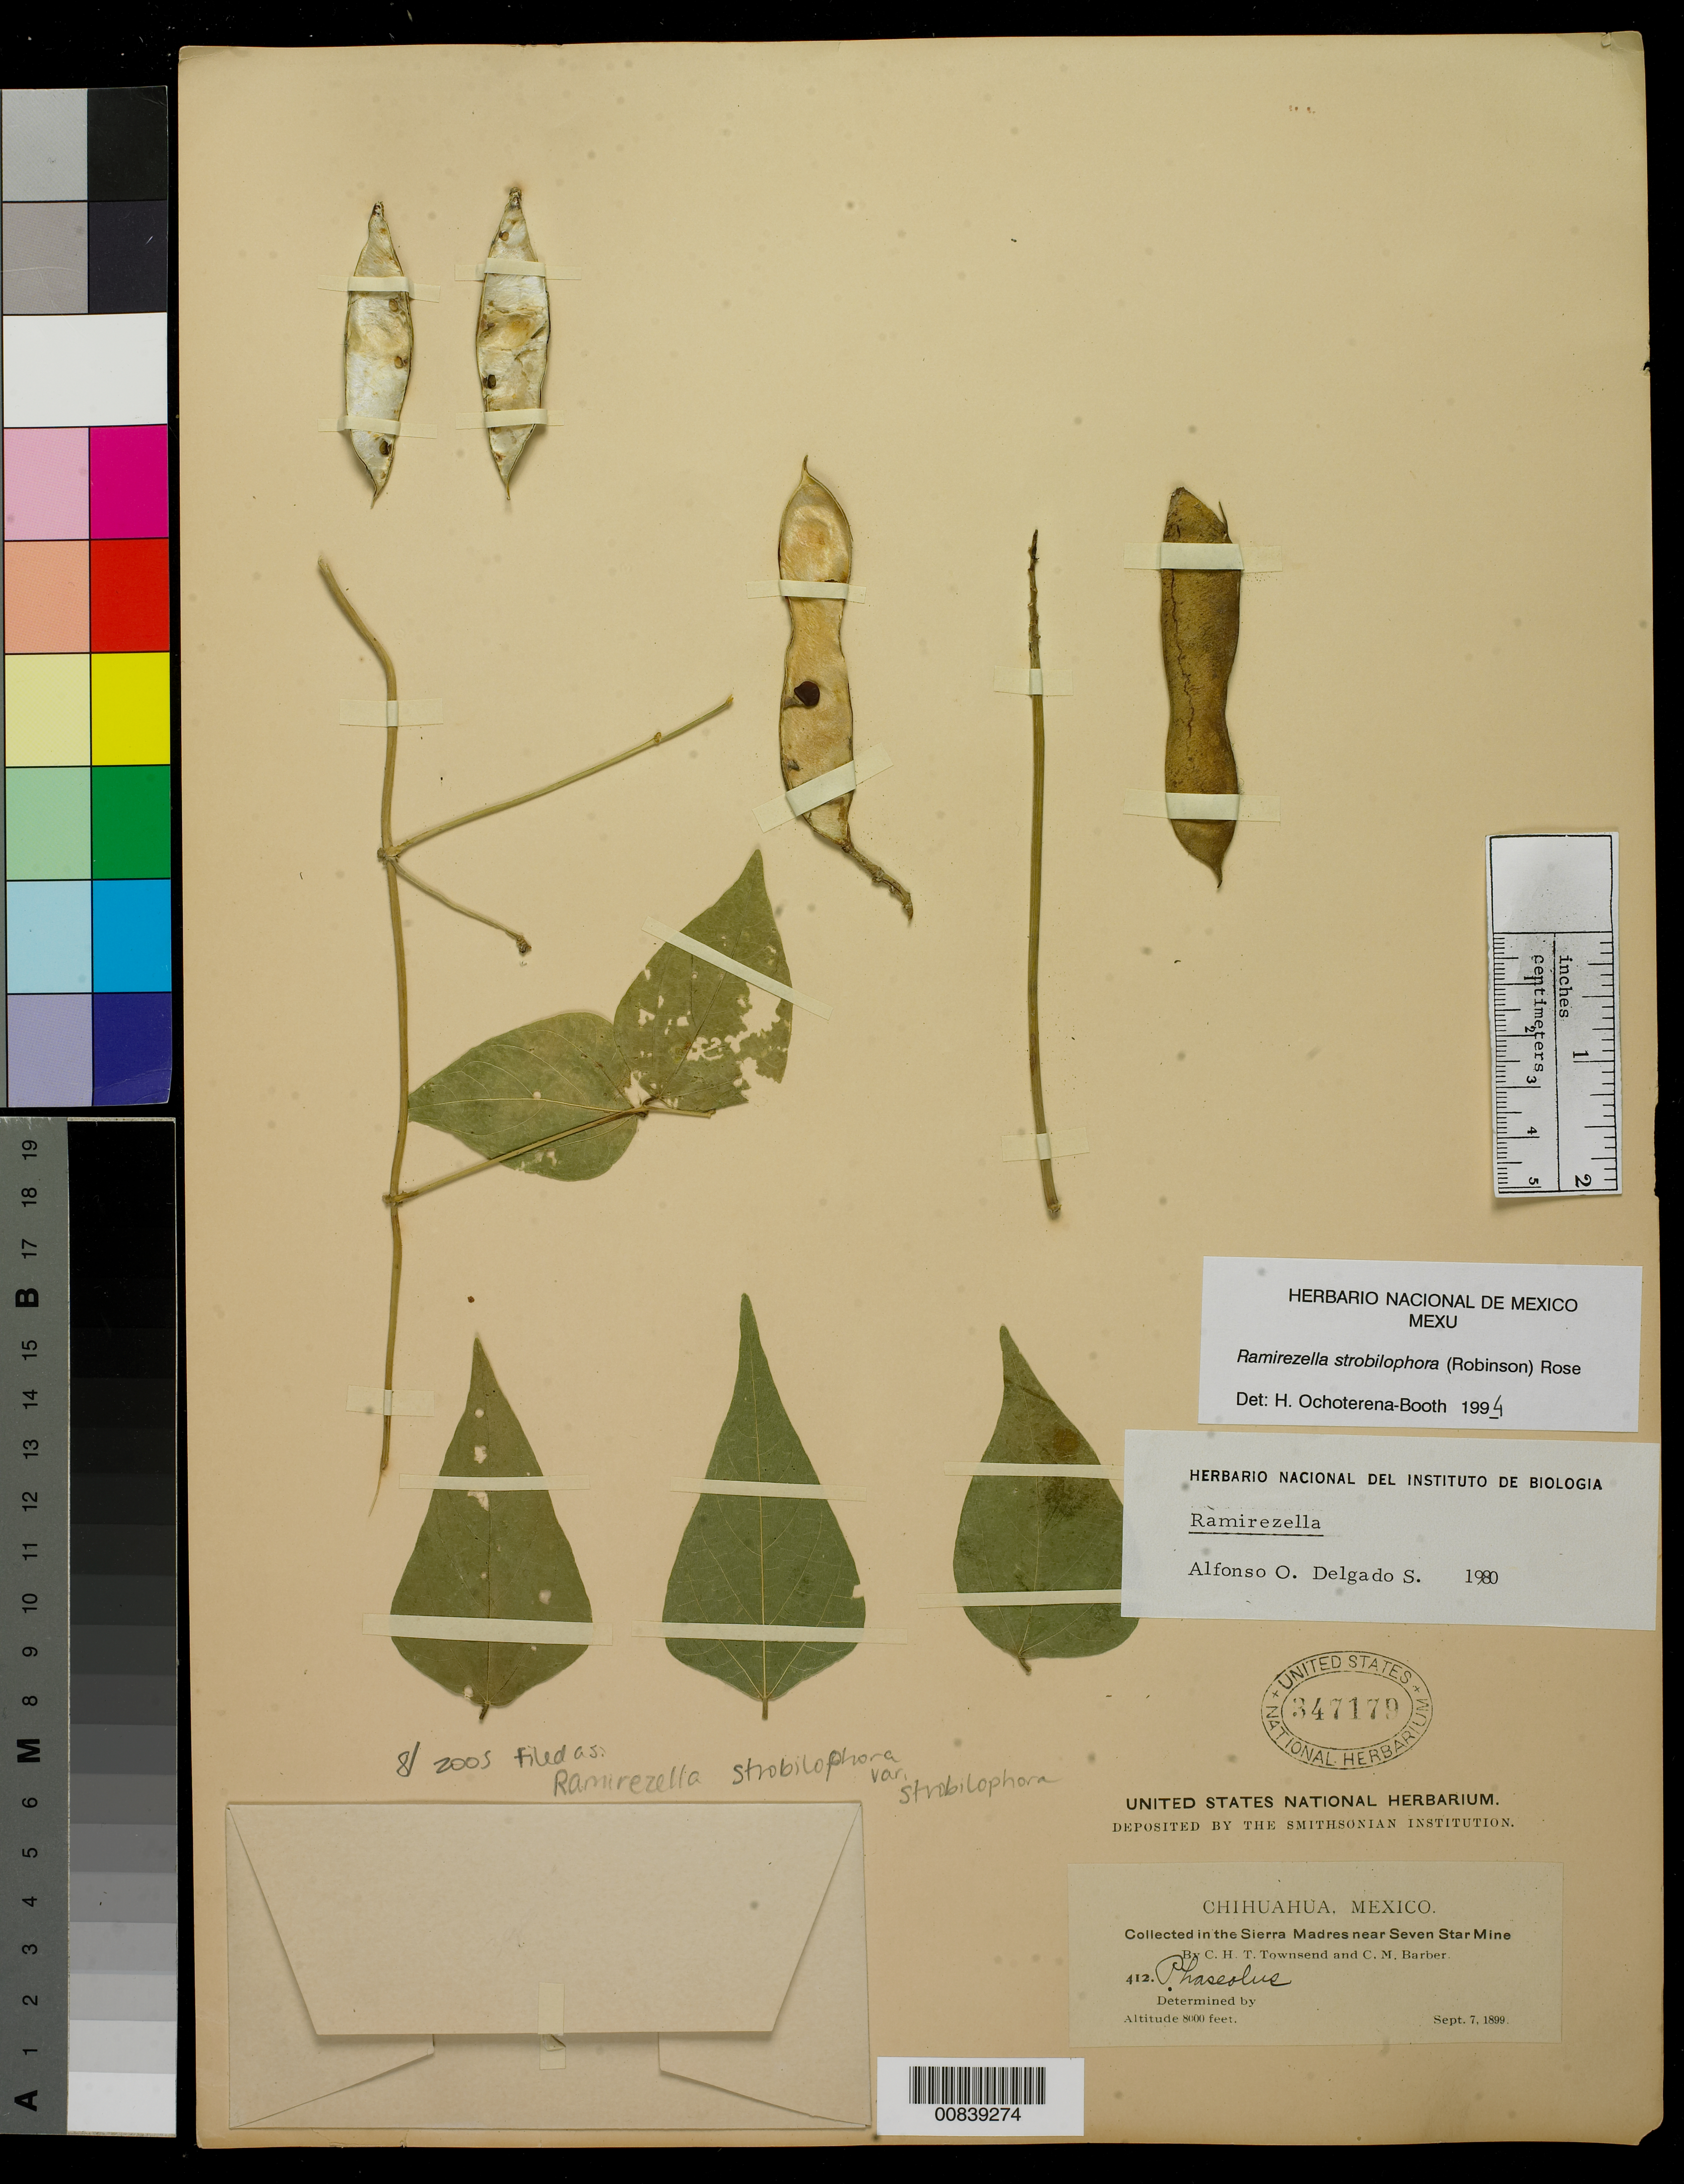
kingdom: Plantae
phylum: Tracheophyta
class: Magnoliopsida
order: Fabales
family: Fabaceae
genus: Ramirezella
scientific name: Ramirezella strobilophora var. strobilophora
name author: (B.L. Rob.) Rose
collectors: C. H. T. Townsend & C. Barber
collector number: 412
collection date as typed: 07 Sep 1899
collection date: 1899-09-07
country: Mexico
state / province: Chihuahua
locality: Sierra Madre near Seven Star Mine.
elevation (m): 2438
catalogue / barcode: US 347179